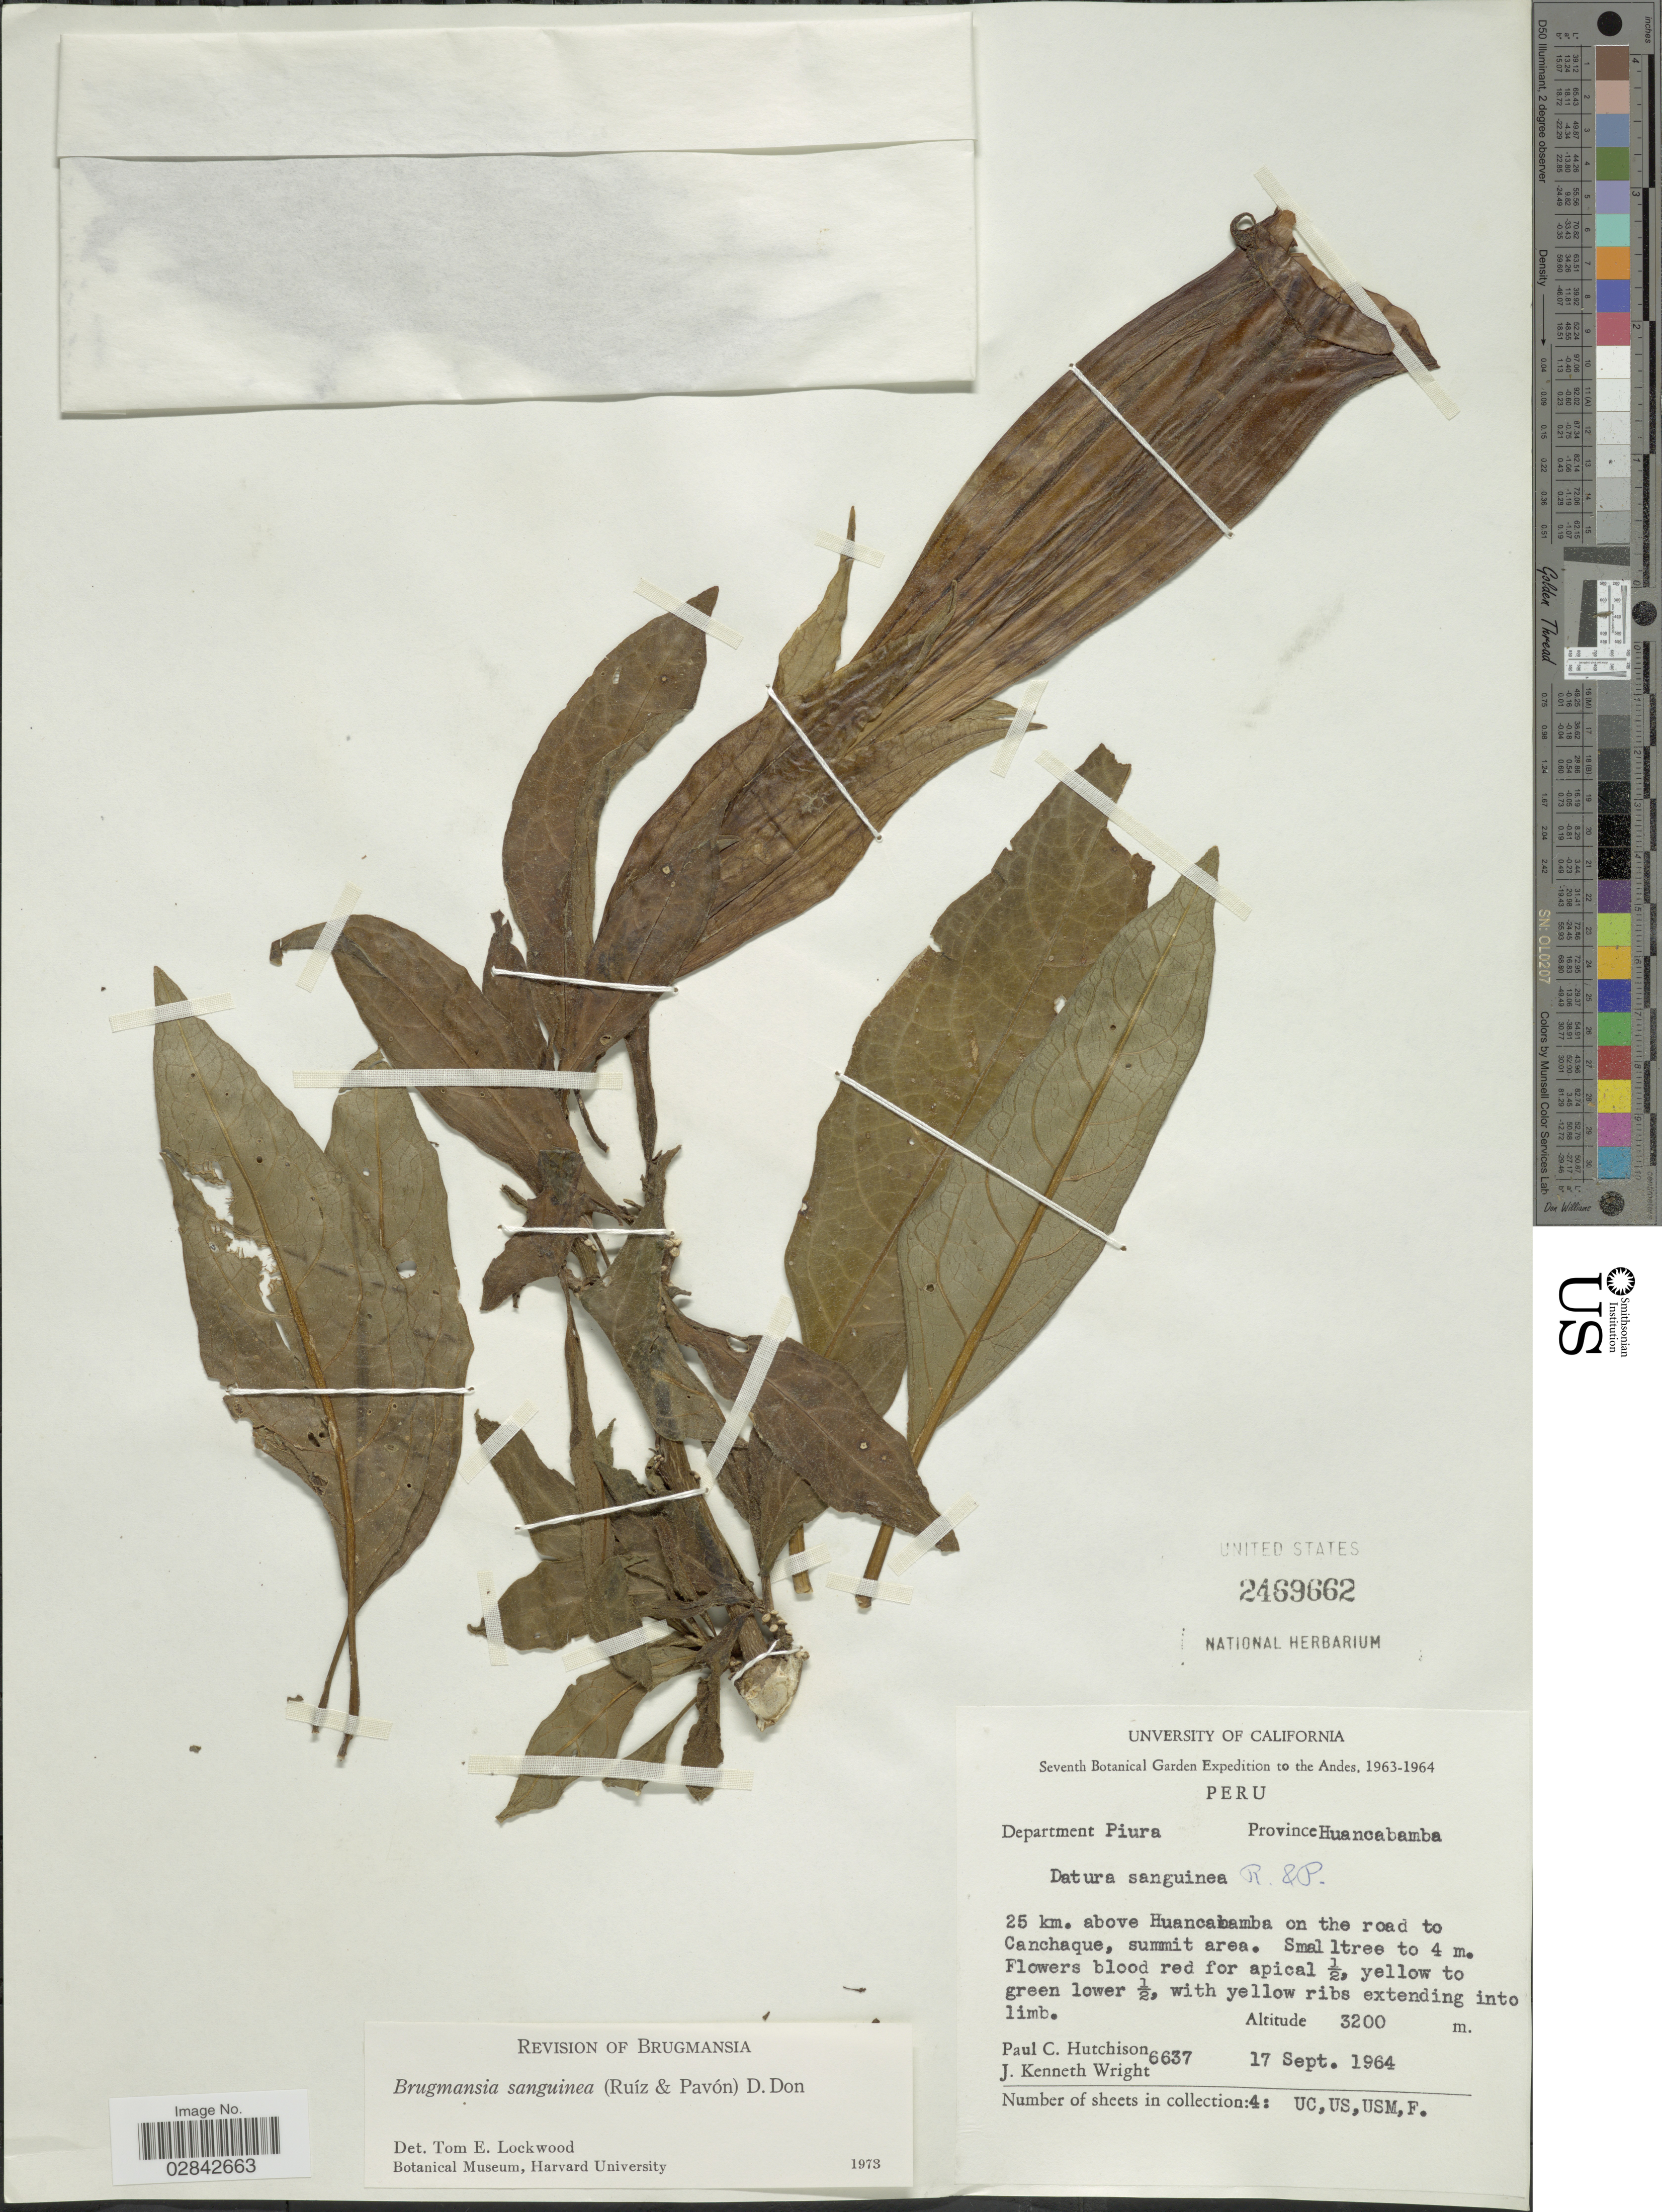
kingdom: Plantae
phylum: Tracheophyta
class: Magnoliopsida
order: Solanales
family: Solanaceae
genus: Brugmansia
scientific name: Brugmansia sanguinea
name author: (Ruiz & Pav.) D. Don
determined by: Lockwood, T. E.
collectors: P. C. Hutchison & J. K. Wright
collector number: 6637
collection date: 1964-09-17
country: Peru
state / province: Piura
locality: Andes, Department Piura. Province Huancabamba. 25 km. above Huancabamba on the road to Cachaque, summit area.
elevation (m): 3200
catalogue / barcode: US 2469662